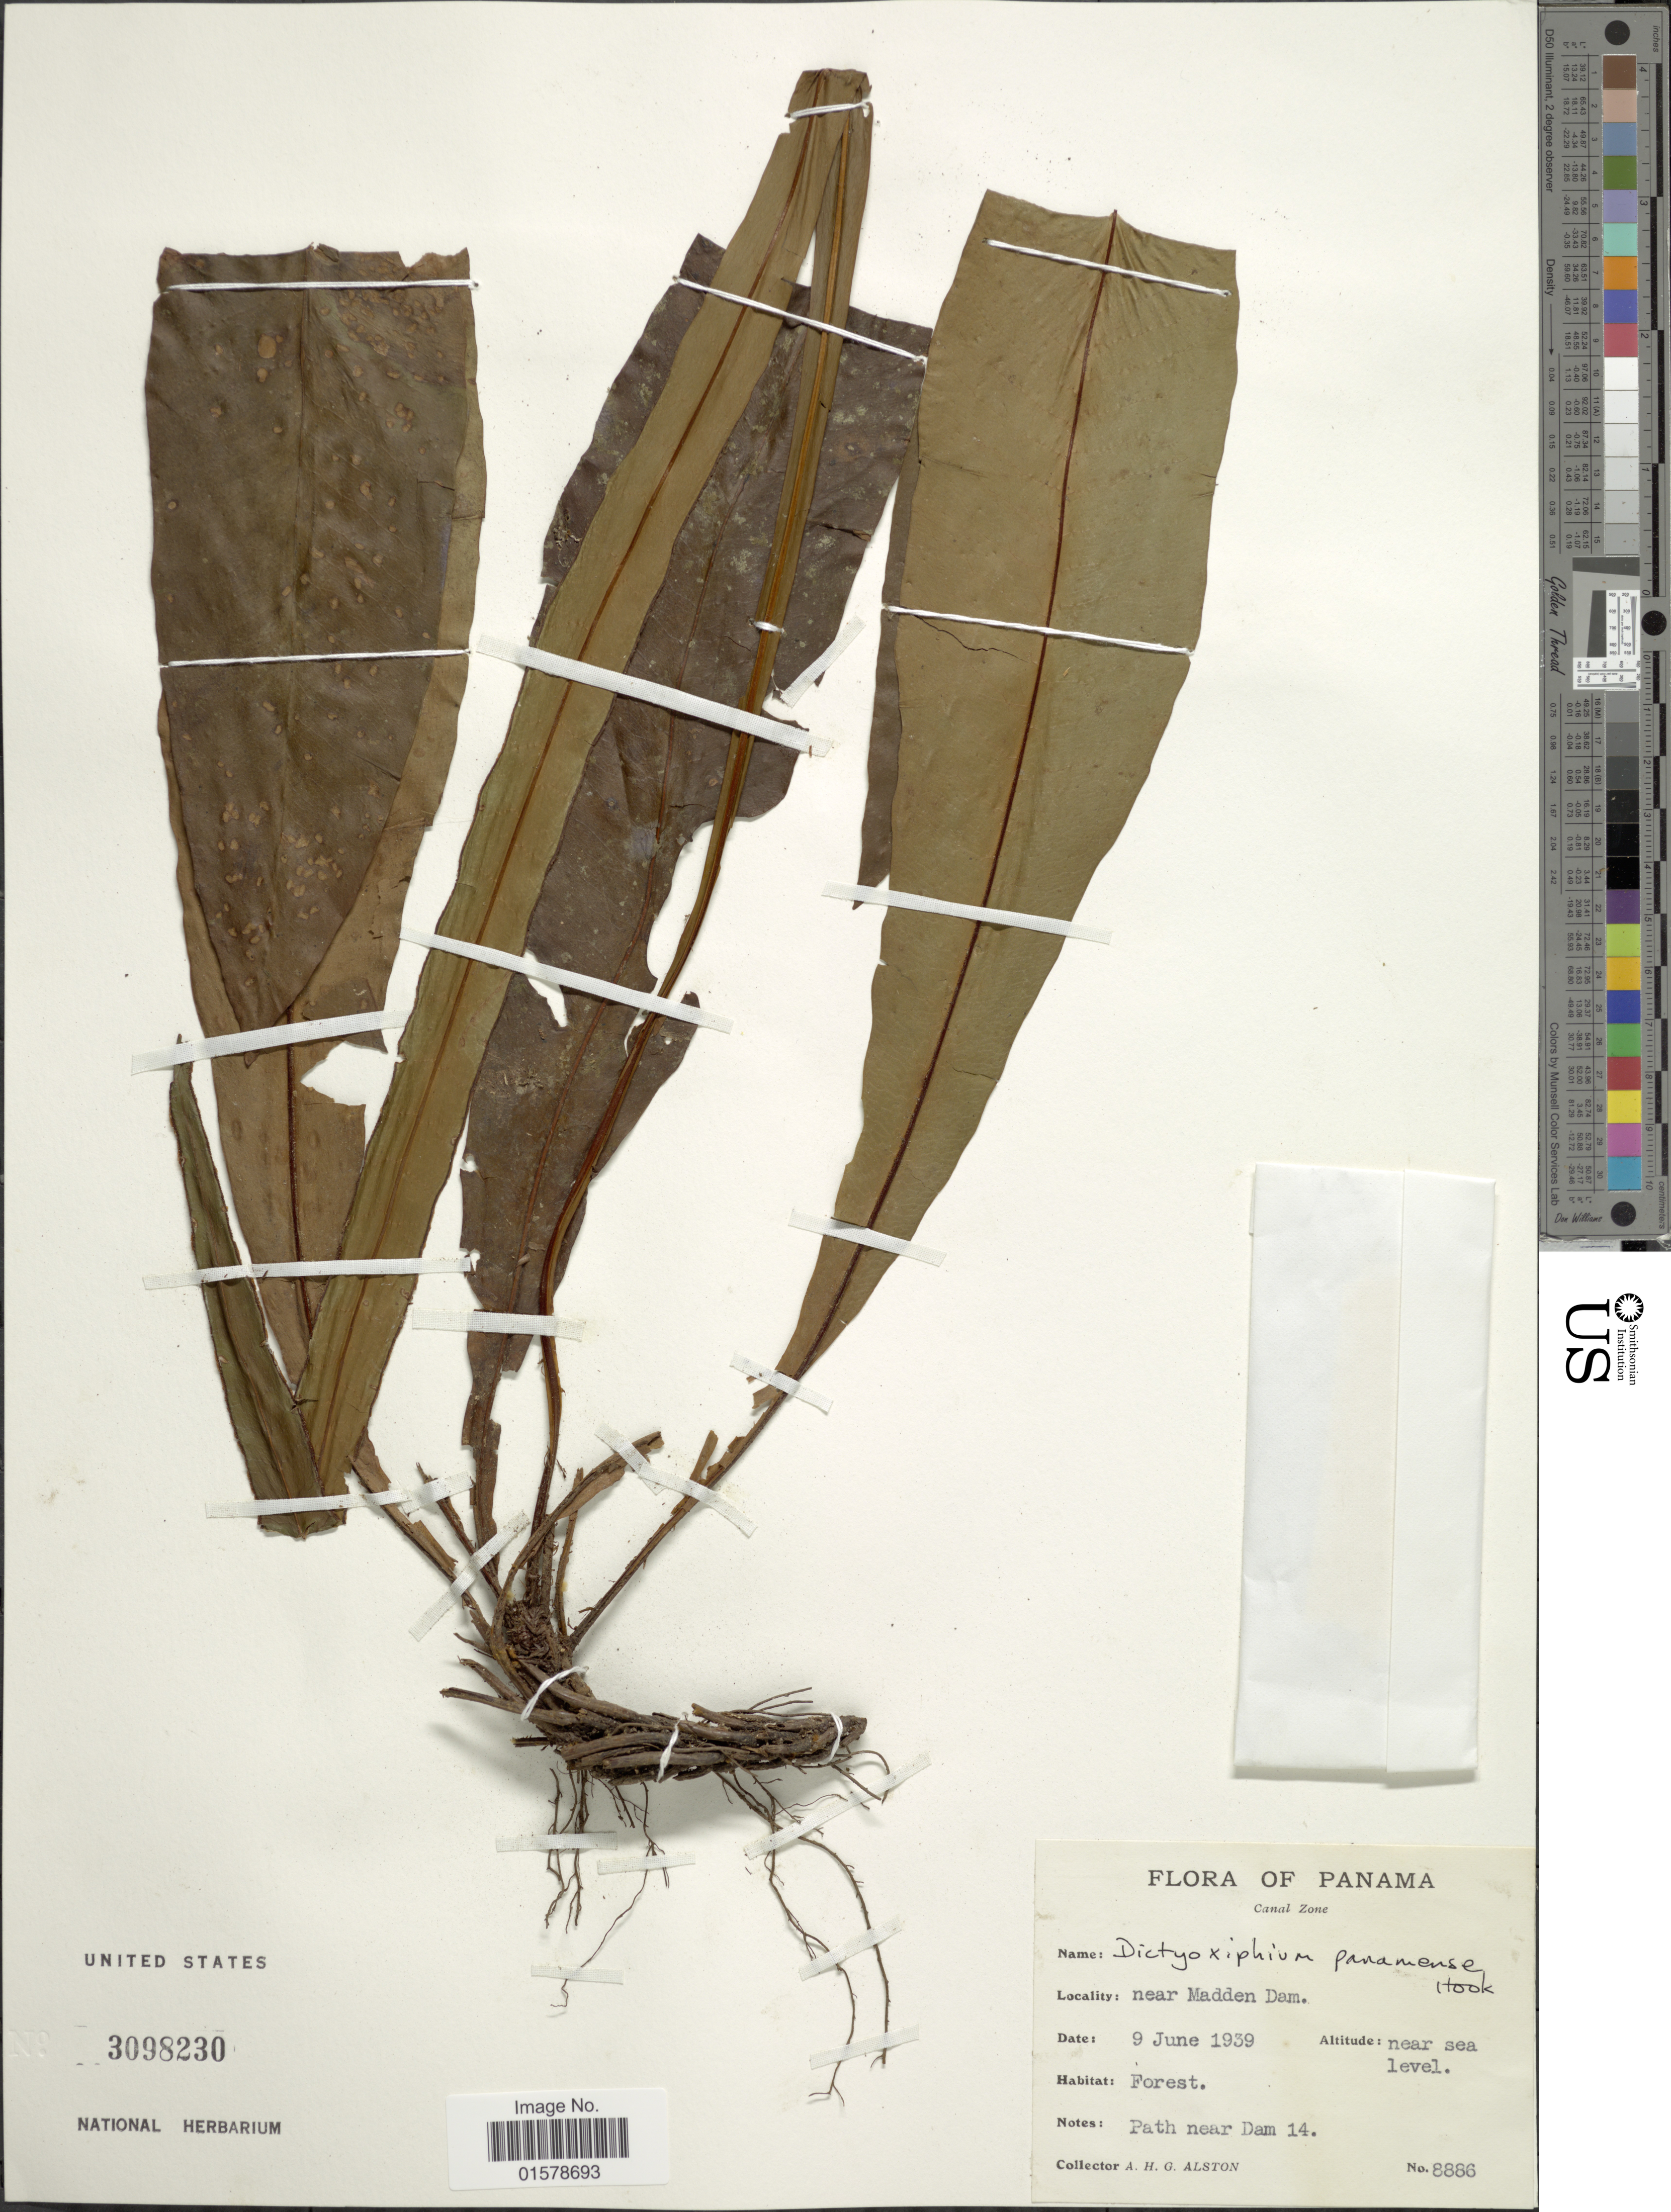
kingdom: Plantae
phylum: Tracheophyta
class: Polypodiopsida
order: Polypodiales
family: Tectariaceae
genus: Tectaria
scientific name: Tectaria panamensis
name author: (Hook.) R.M. Tryon & A.F. Tryon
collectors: A. H. Alston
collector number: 8886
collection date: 1939-06-09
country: Panama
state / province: Colón / Panamá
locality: Panama, Canal Zone, near Madden Dam, Path near Dam 14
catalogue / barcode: US 3098230